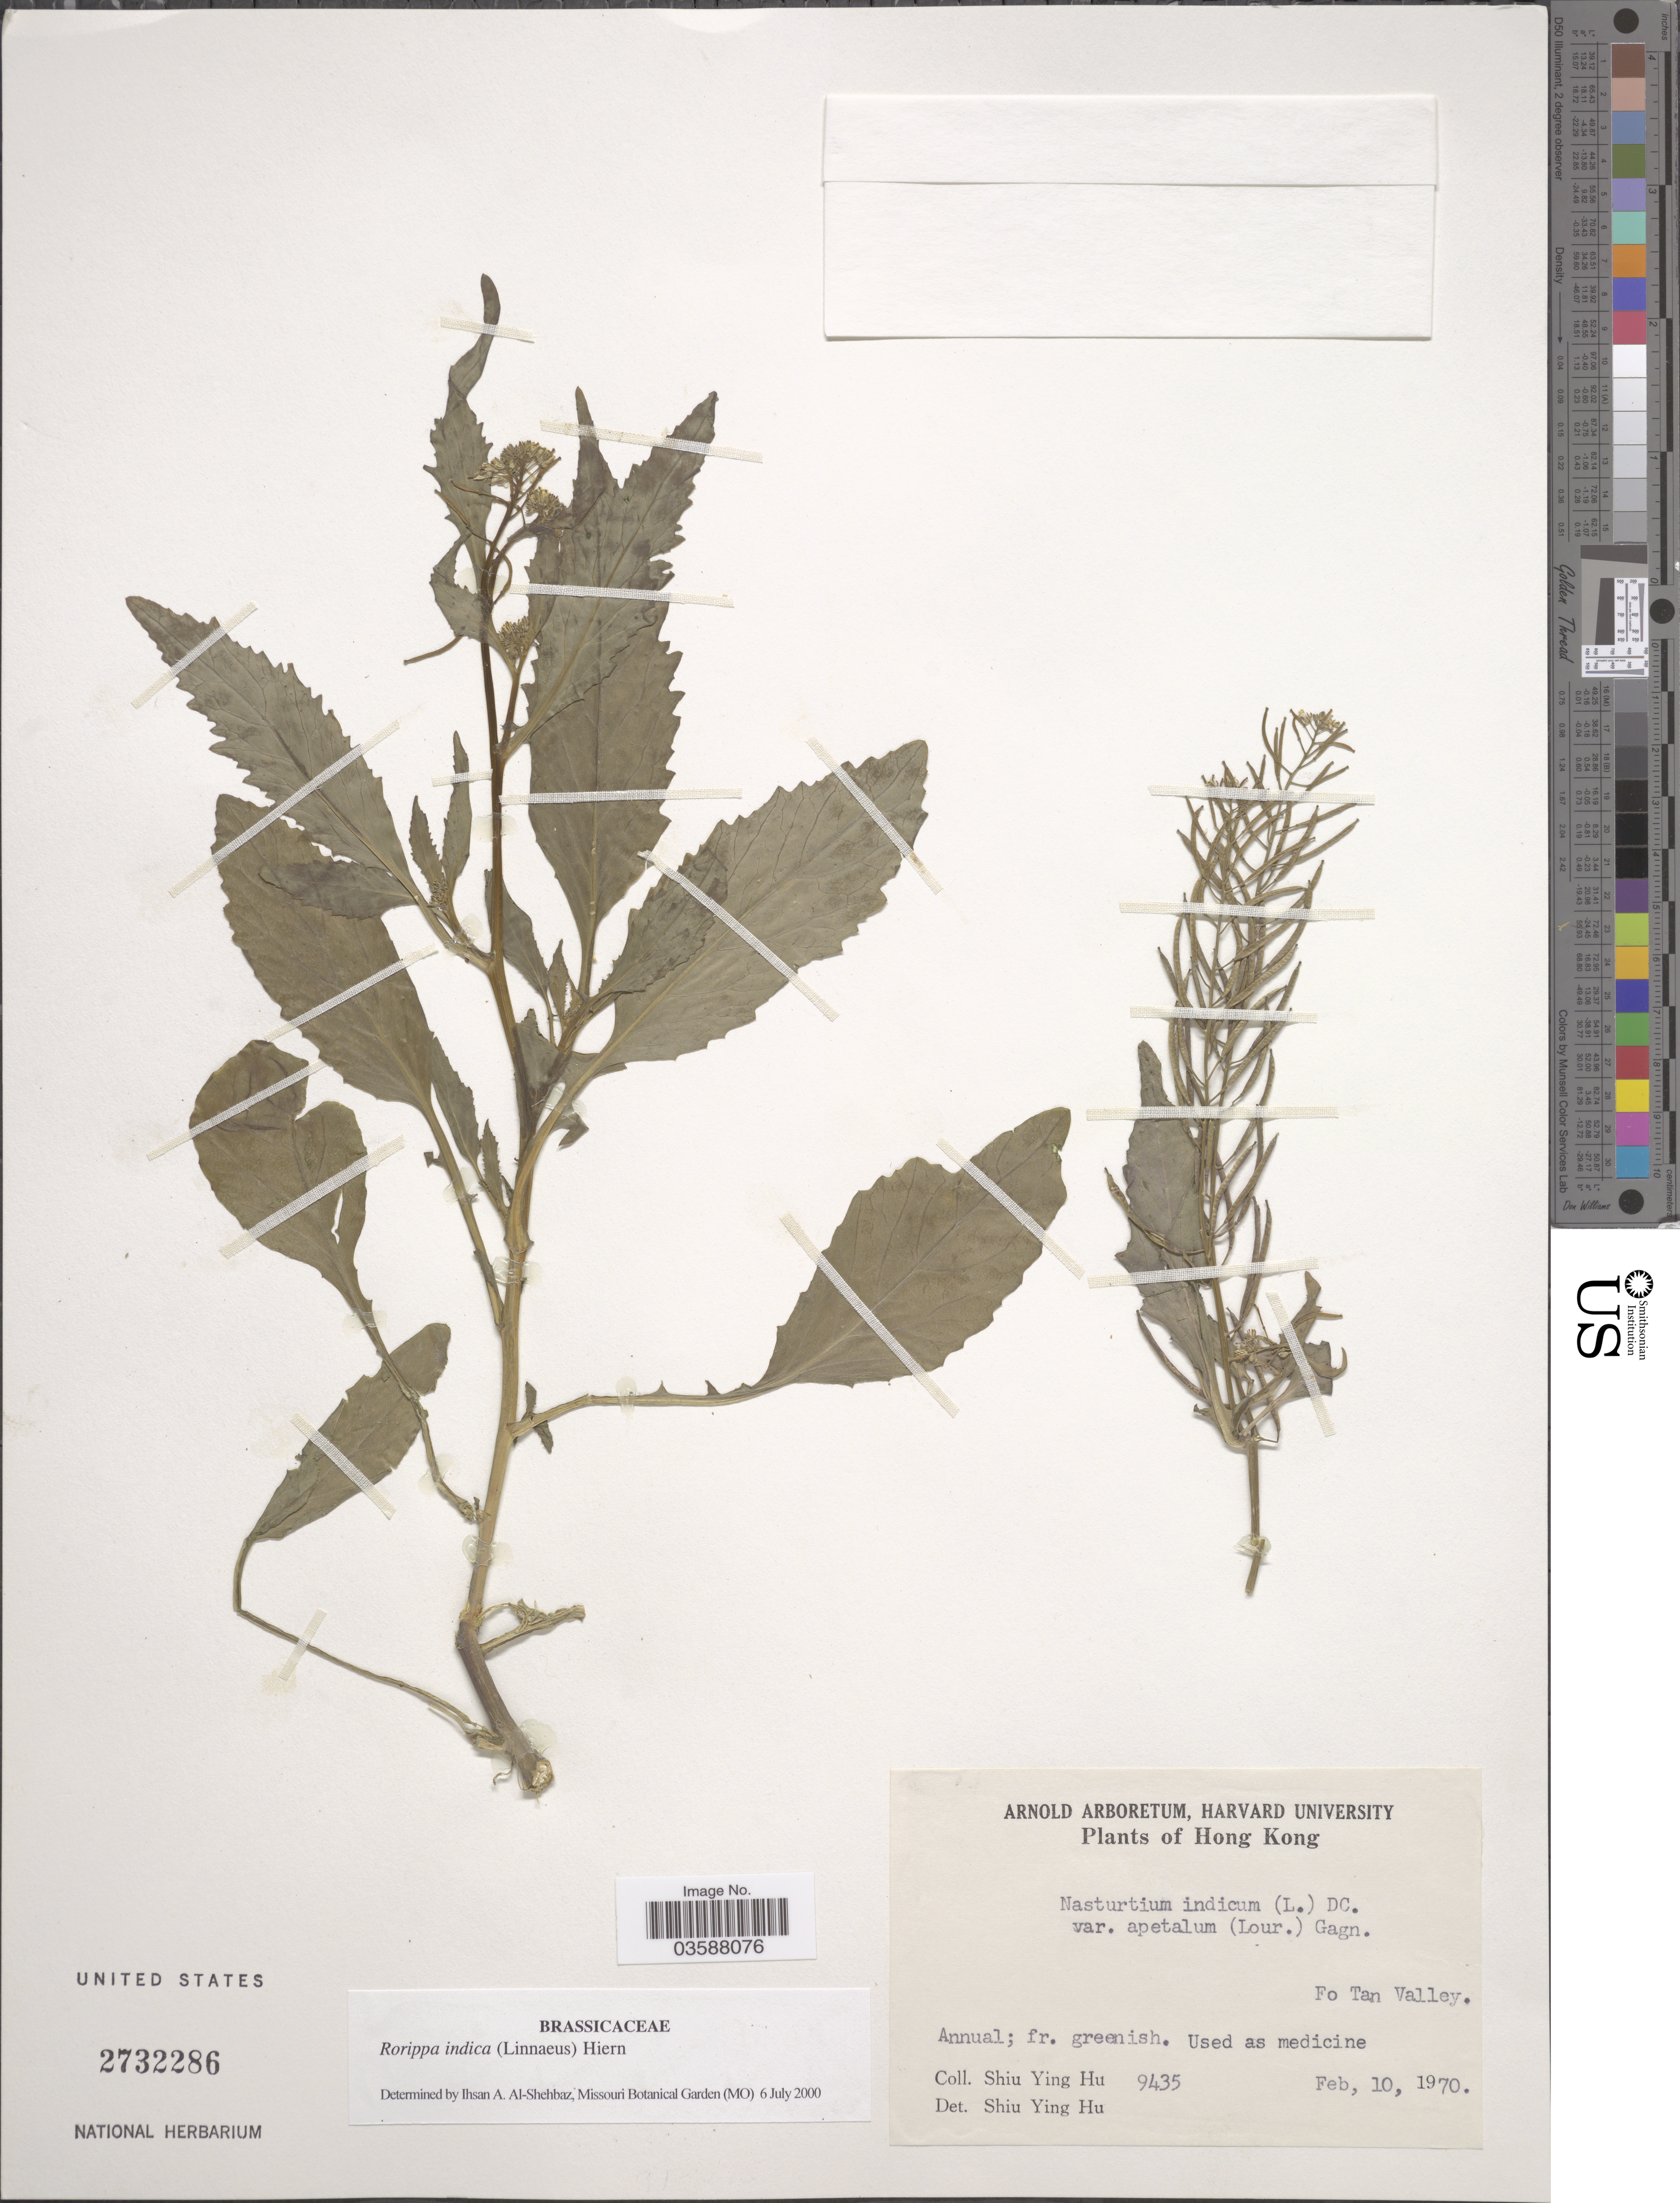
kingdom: Plantae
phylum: Tracheophyta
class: Magnoliopsida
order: Brassicales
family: Brassicaceae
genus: Rorippa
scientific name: Rorippa indica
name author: (L.) Hiern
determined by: Al-Shehbaz, I. A., (MO), Missouri Botanical Garden (UNITED STATES)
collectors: S. Y. Hu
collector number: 9435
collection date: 1970-02-10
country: China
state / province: Hong Kong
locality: Fo Tan Valley.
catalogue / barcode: US 2732286